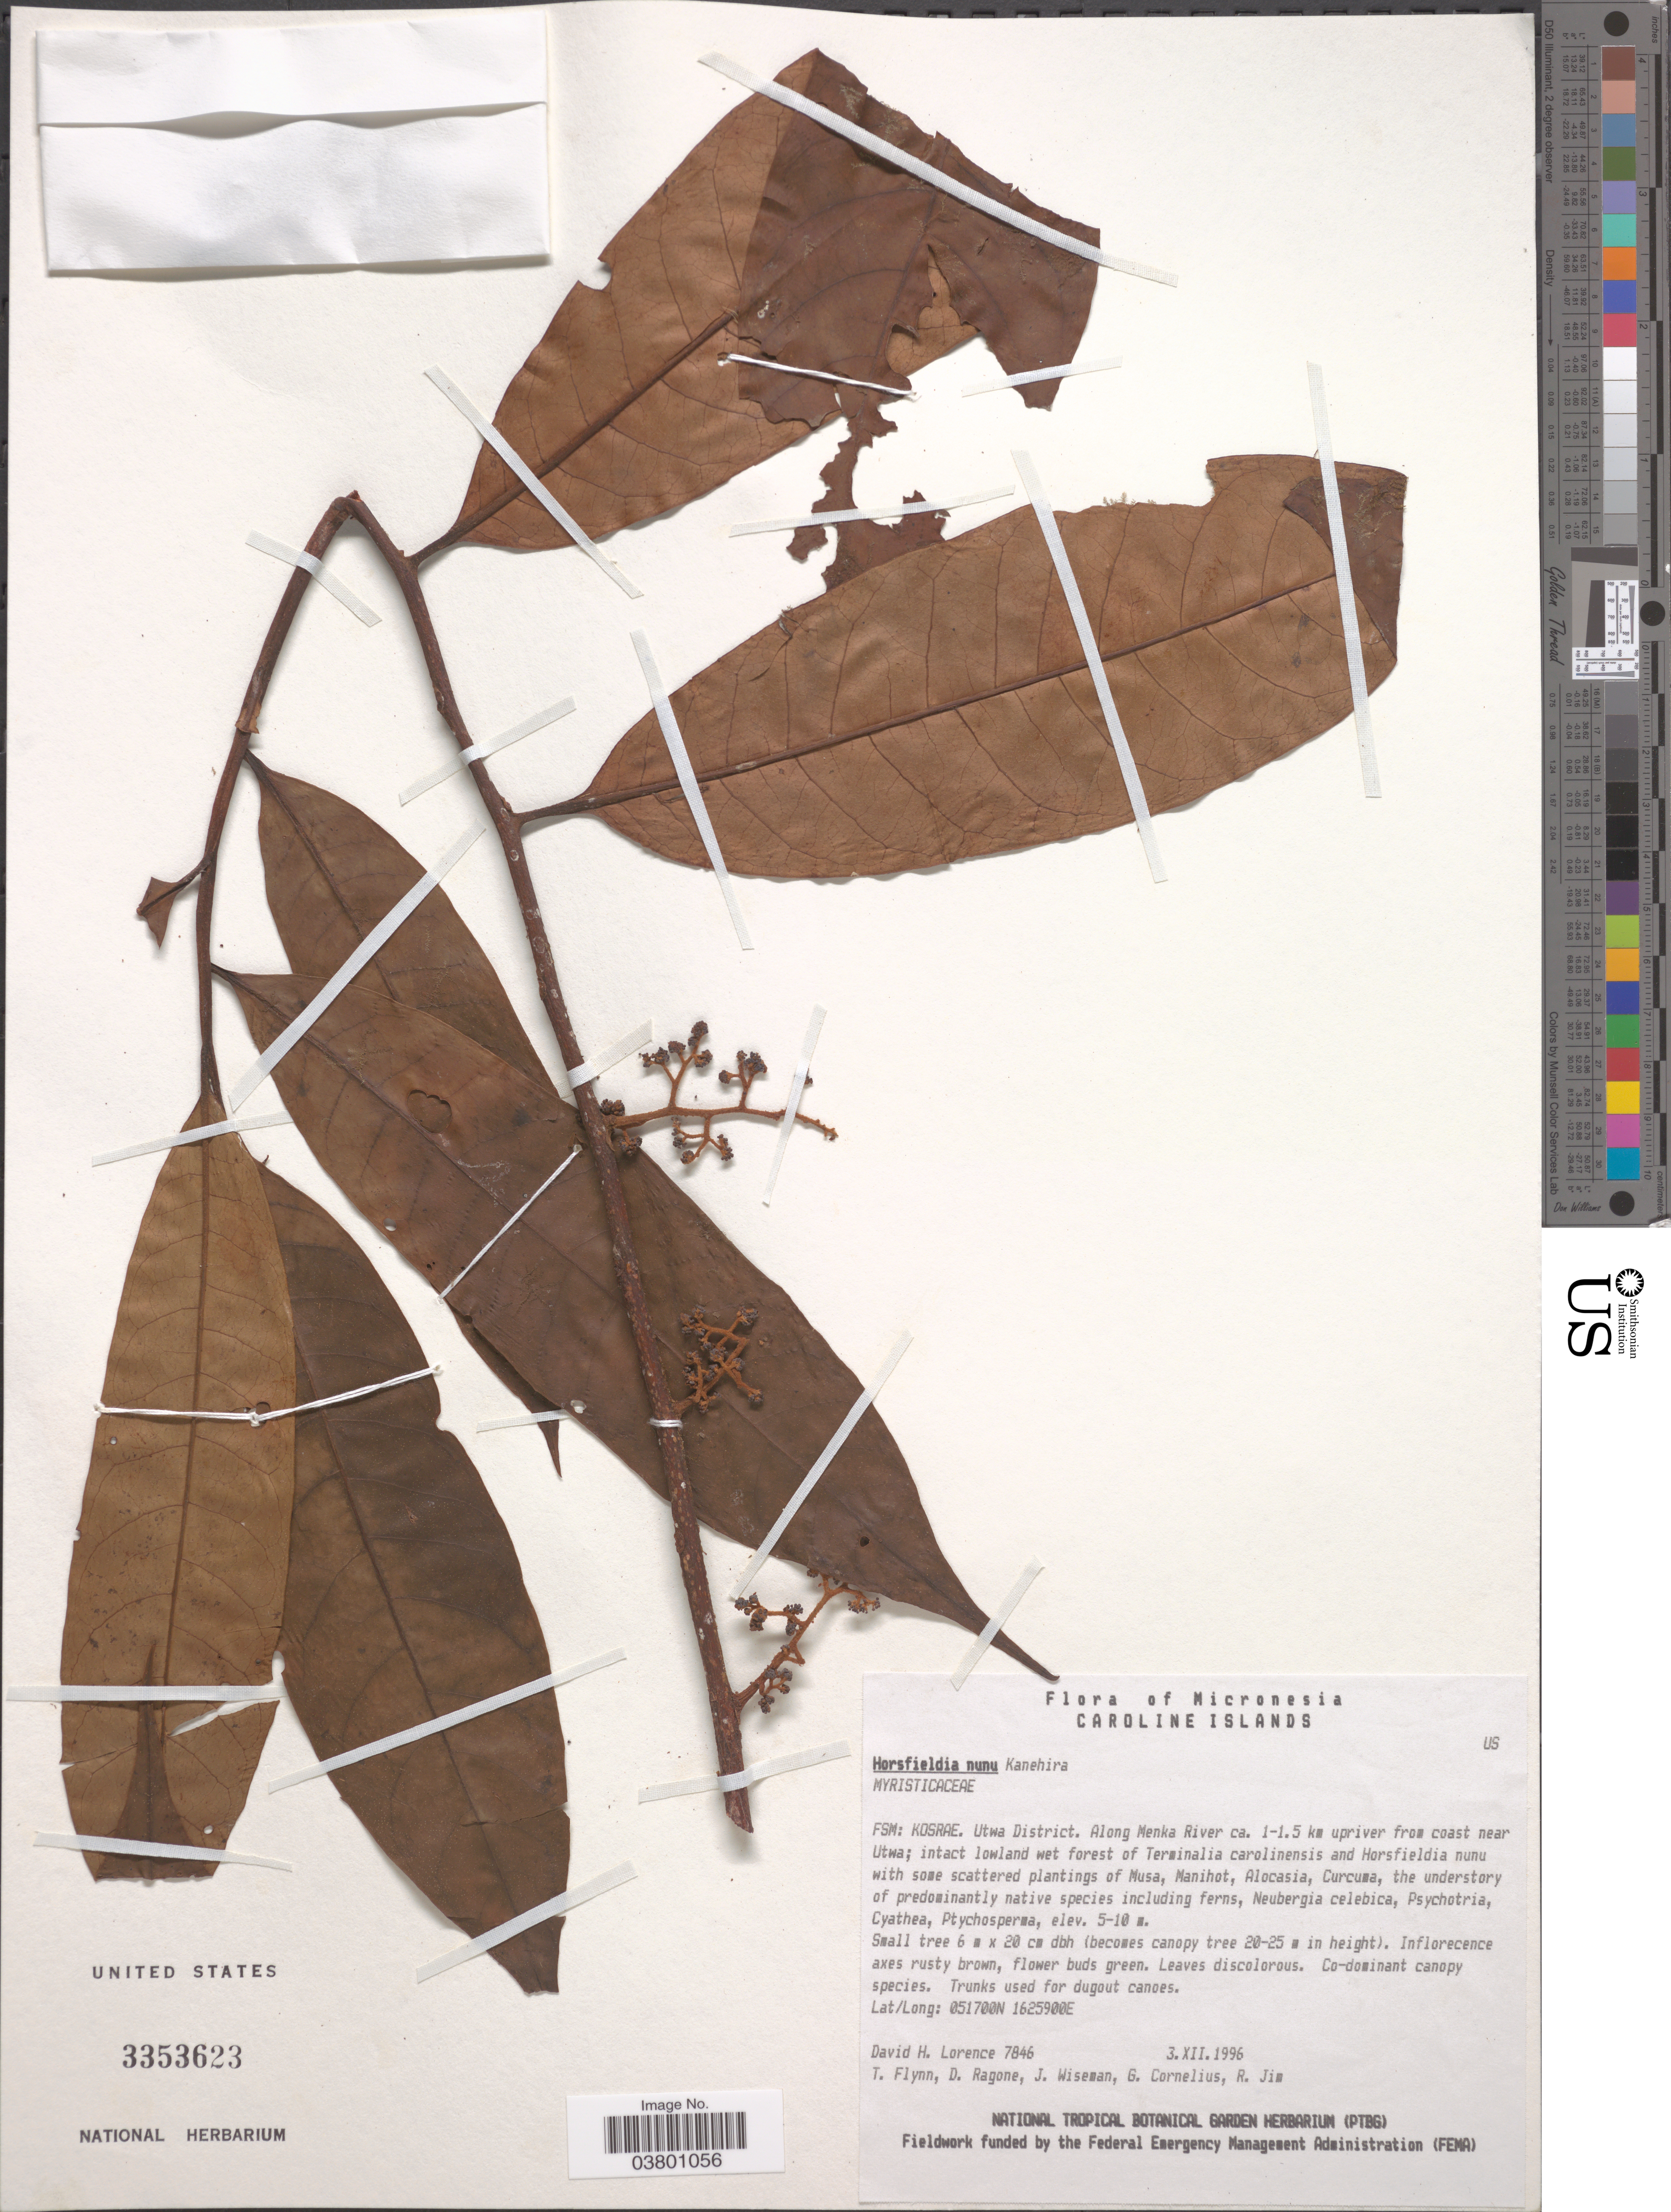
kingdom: Plantae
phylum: Tracheophyta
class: Magnoliopsida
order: Magnoliales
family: Myristicaceae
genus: Horsfieldia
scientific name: Horsfieldia nunu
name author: Kaneh.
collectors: D. Lorence, T. Flynn, D. Ragone, J. Wiseman & et al.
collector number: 7846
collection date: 1996-12-03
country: Micronesia, Federated States of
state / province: Kosrae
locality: Caroline Islands. FSM: Kosrae. Utwa District. Along Menka River ca. 1-1.5 km upriver from coast near Utwa.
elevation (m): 5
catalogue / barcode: US 3353623